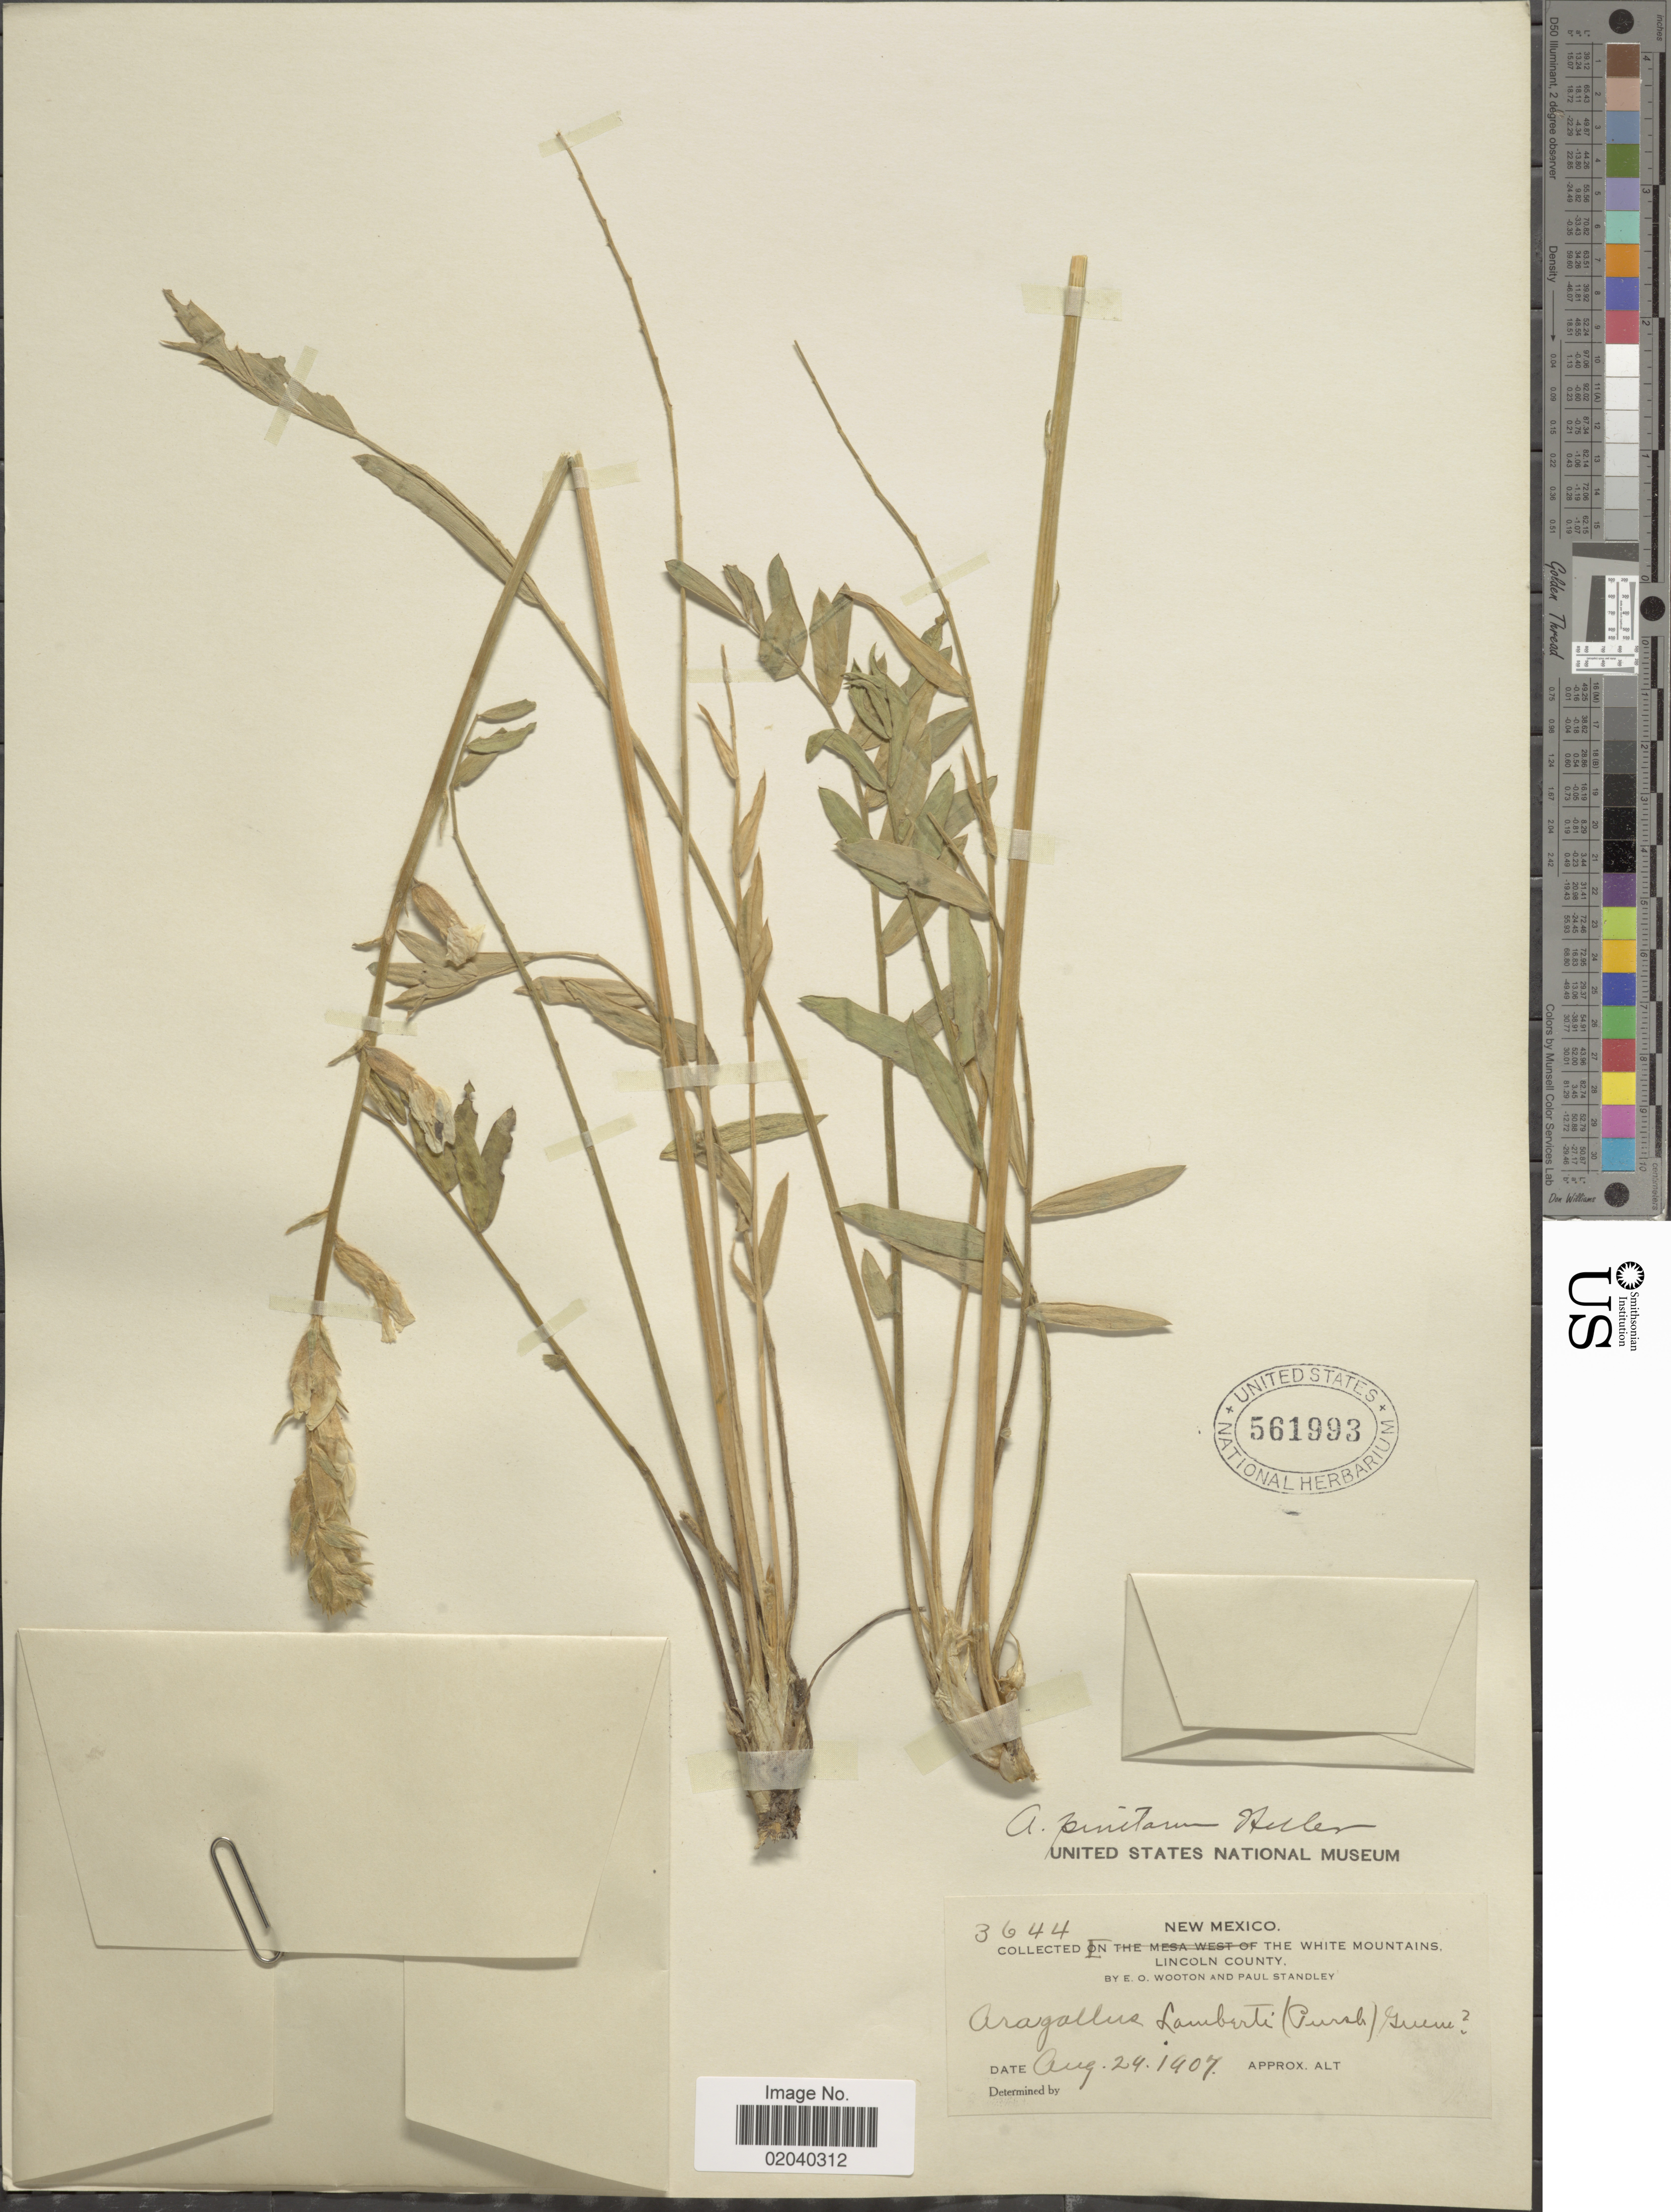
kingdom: Plantae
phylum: Tracheophyta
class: Magnoliopsida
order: Fabales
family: Fabaceae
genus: Oxytropis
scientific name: Oxytropis sericea var. sericea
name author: Nutt.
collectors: E. O. Wooton & P. C. Standley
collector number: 3644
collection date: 1907-08-29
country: United States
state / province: New Mexico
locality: The White Mountains. Lincoln County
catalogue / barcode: US 561993